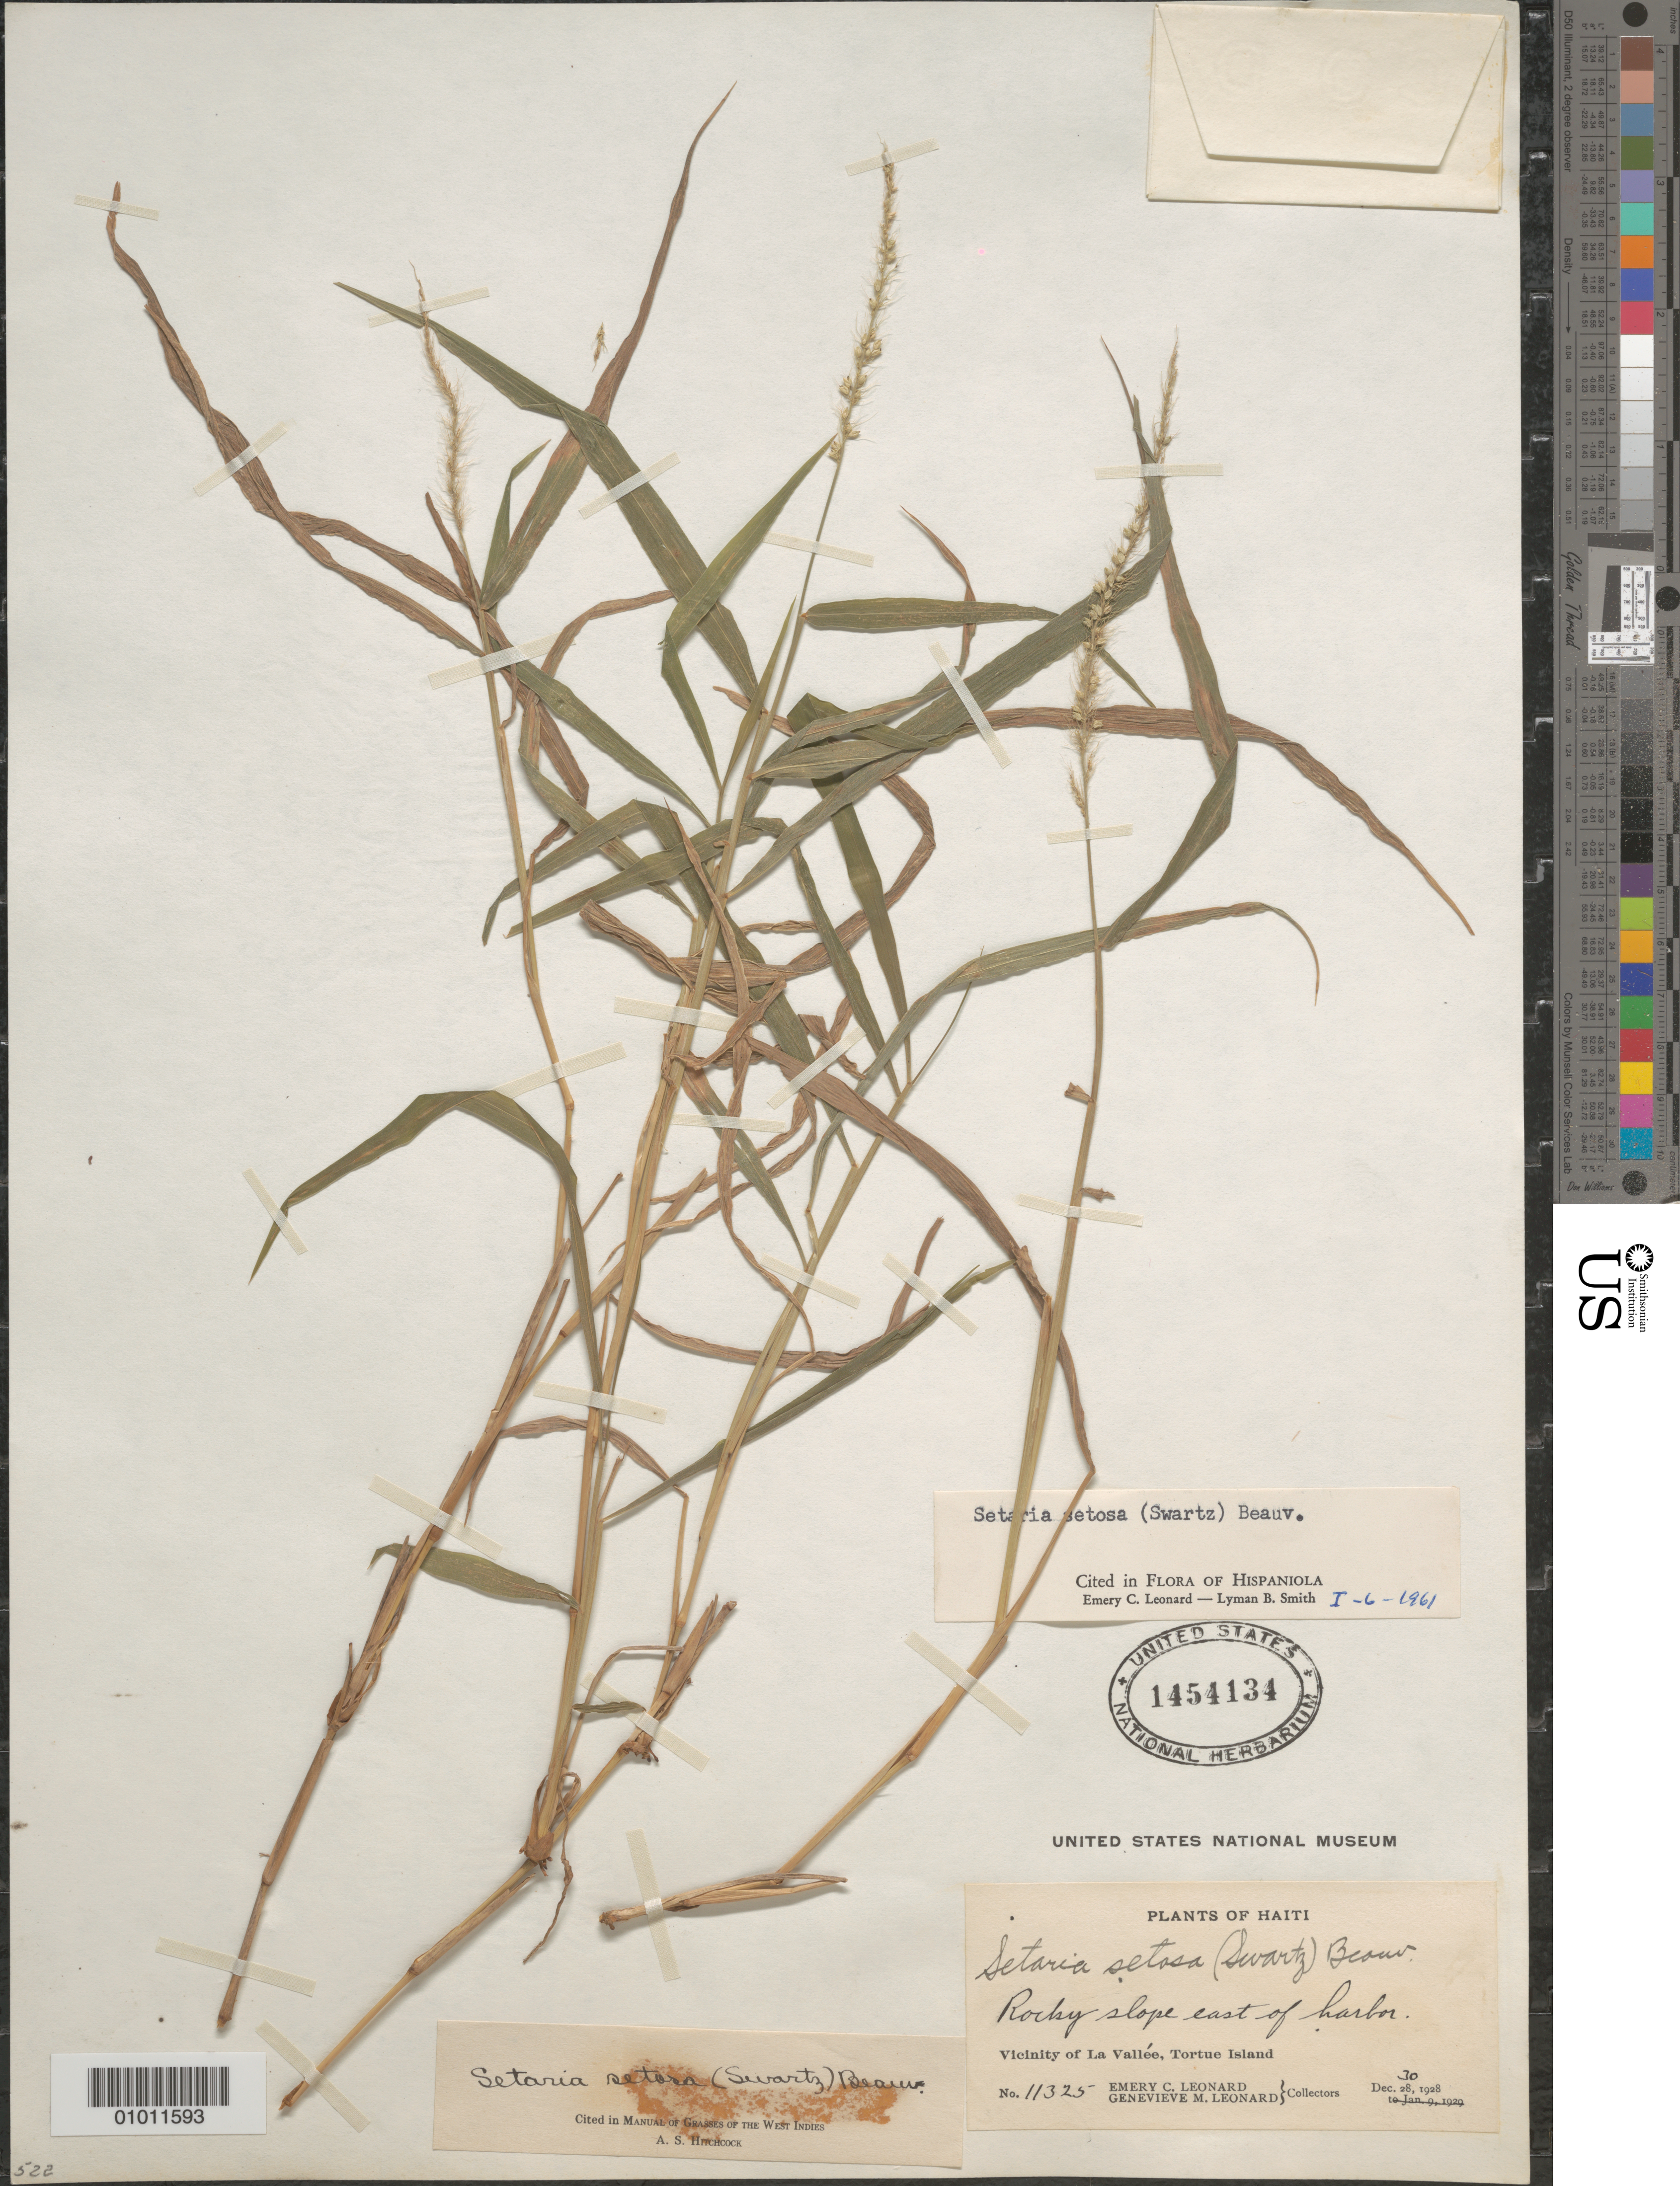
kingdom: Plantae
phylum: Tracheophyta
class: Liliopsida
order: Poales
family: Poaceae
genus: Setaria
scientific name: Setaria setosa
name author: (Sw.) P. Beauv.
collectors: E. C. Leonard & G. M. Leonard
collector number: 11325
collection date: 1928-12-30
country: Haiti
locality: Rocky slope east of harbor. Vicinity of La Vallée, Tortue Island.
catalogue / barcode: US 1454134